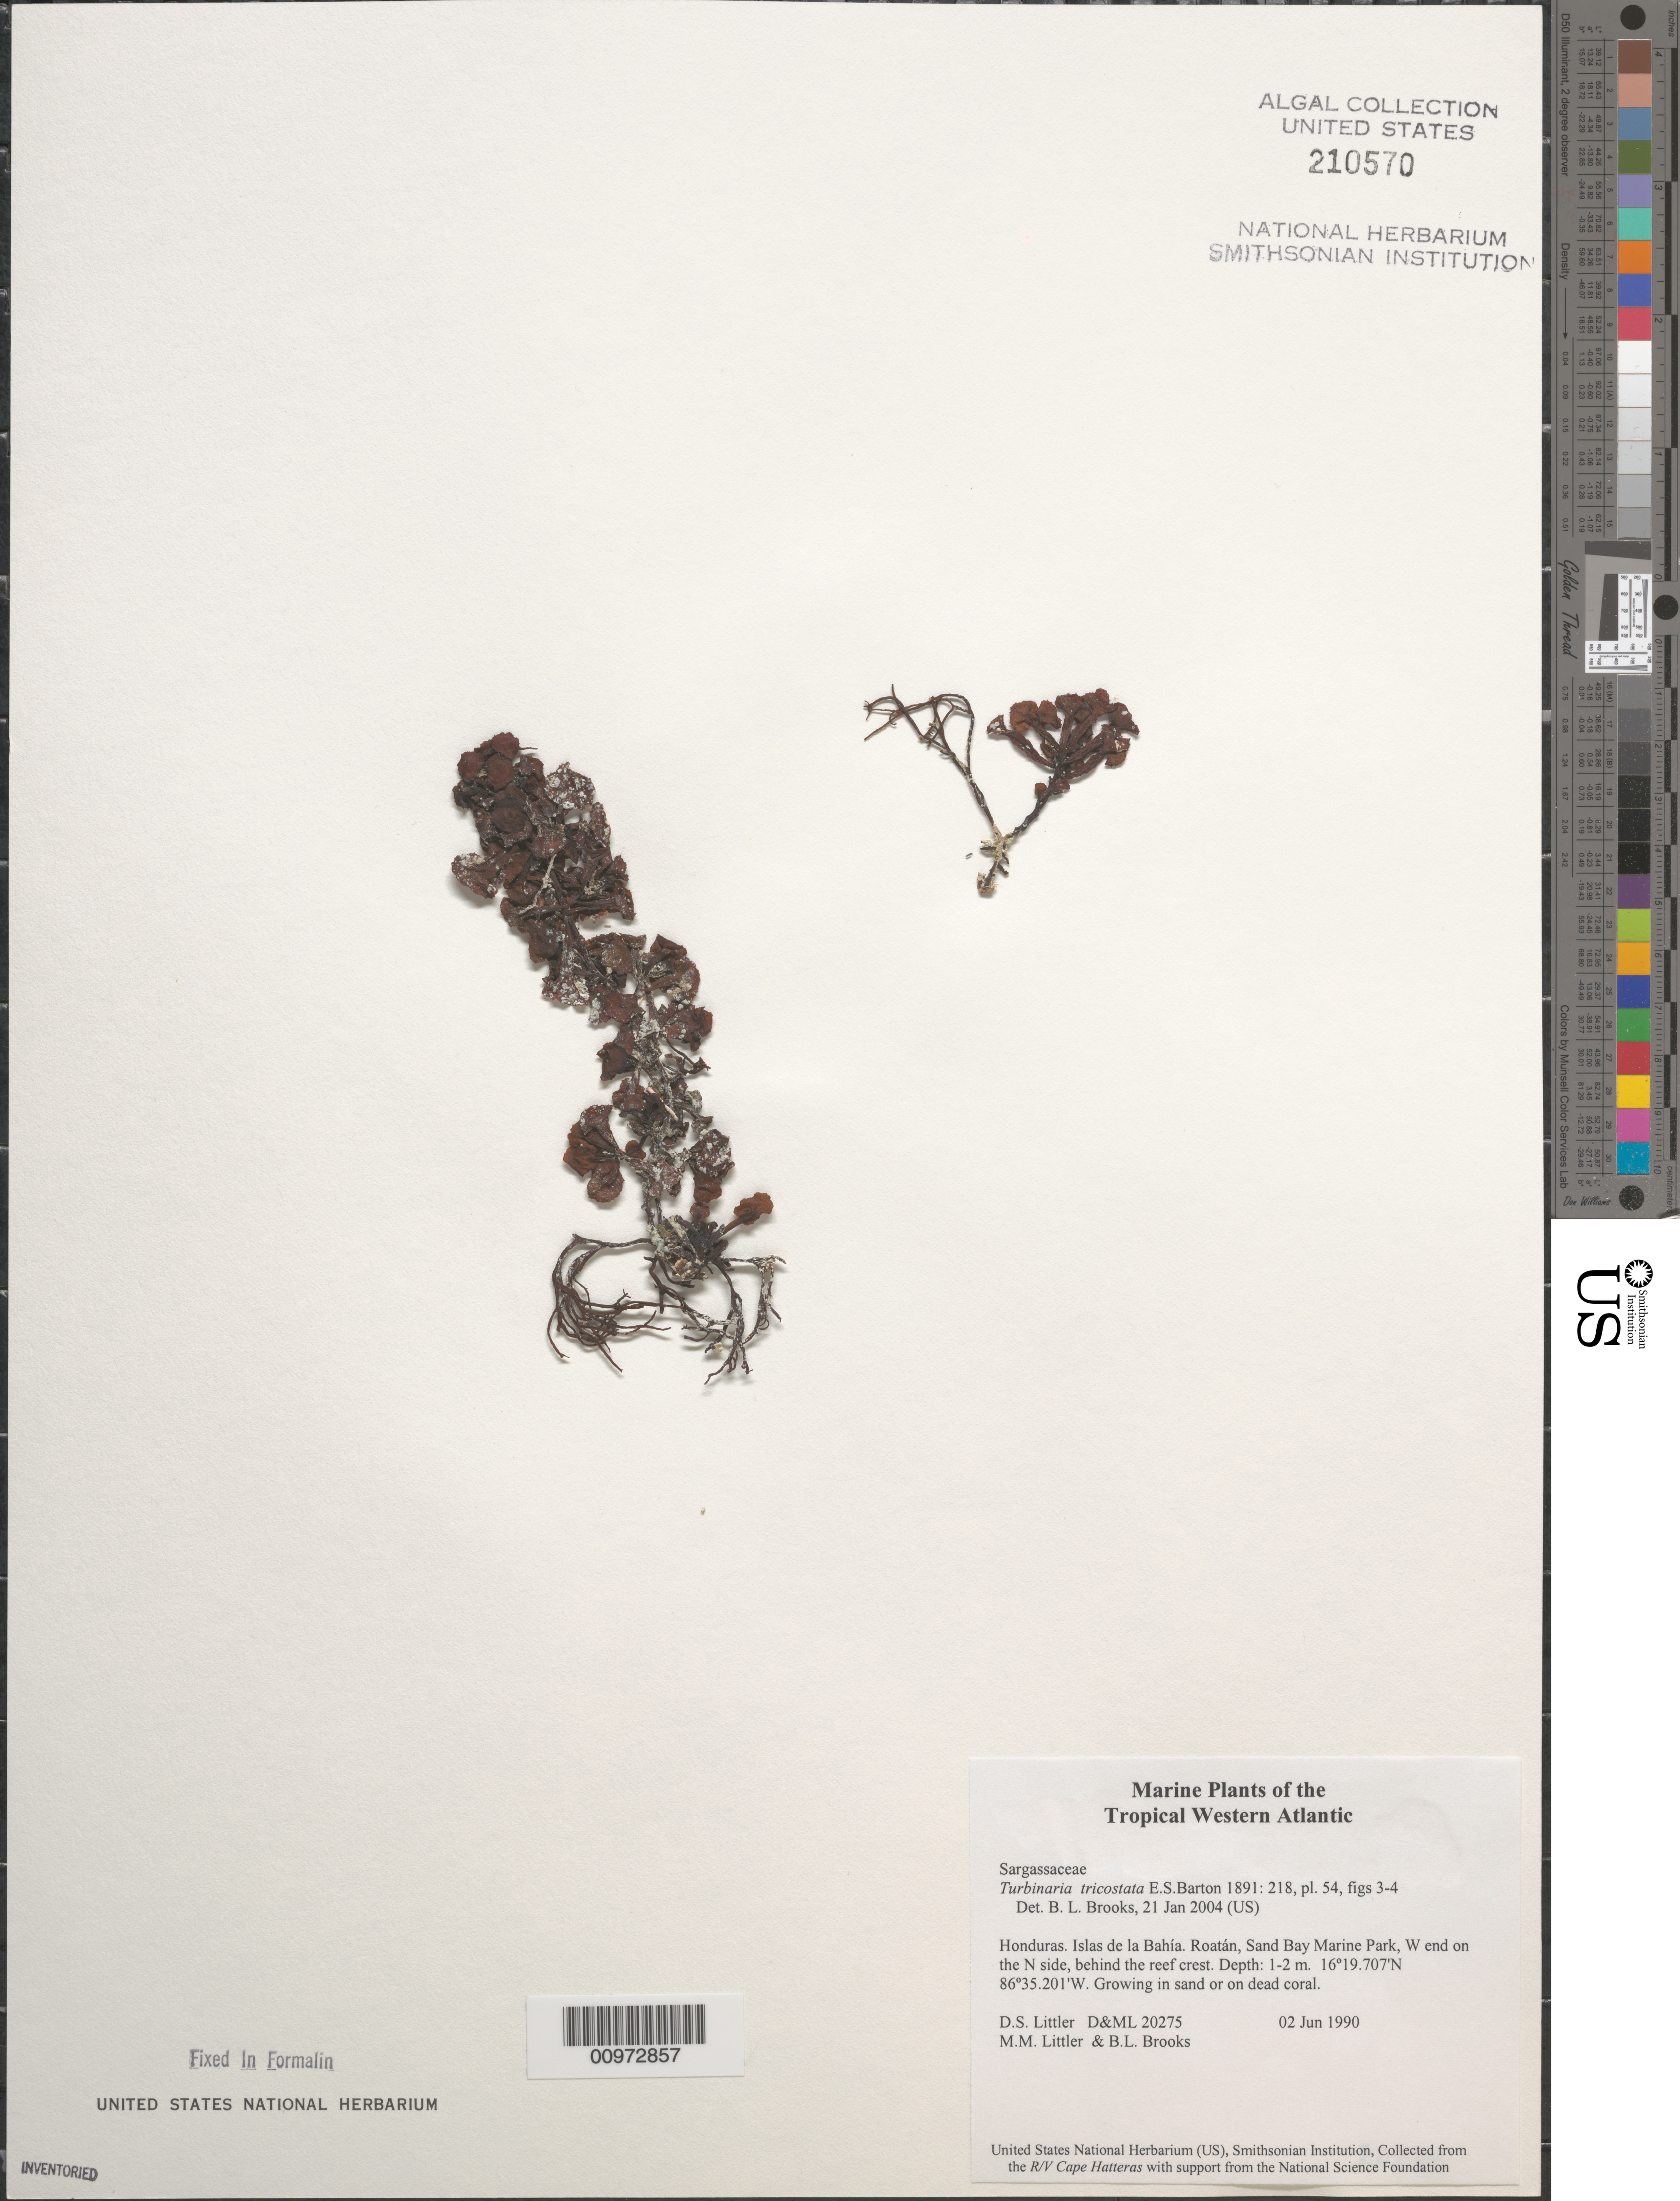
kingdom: Chromista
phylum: Ochrophyta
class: Phaeophyceae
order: Fucales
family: Sargassaceae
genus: Turbinaria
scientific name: Turbinaria tricostata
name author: E.S. Barton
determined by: Brooks, B. L., (BOT), Smithsonian Institution - National Museum of Natural History (UNITED STATES)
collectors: D. S. Littler, M. M. Littler & B. Brooks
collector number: D&ML 20275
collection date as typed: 02 Jun 1990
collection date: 1990-06-02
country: Honduras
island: Roatan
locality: Sand Bay Marine Park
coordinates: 16 19.707'N, 86 35.201'W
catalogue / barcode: US 210570